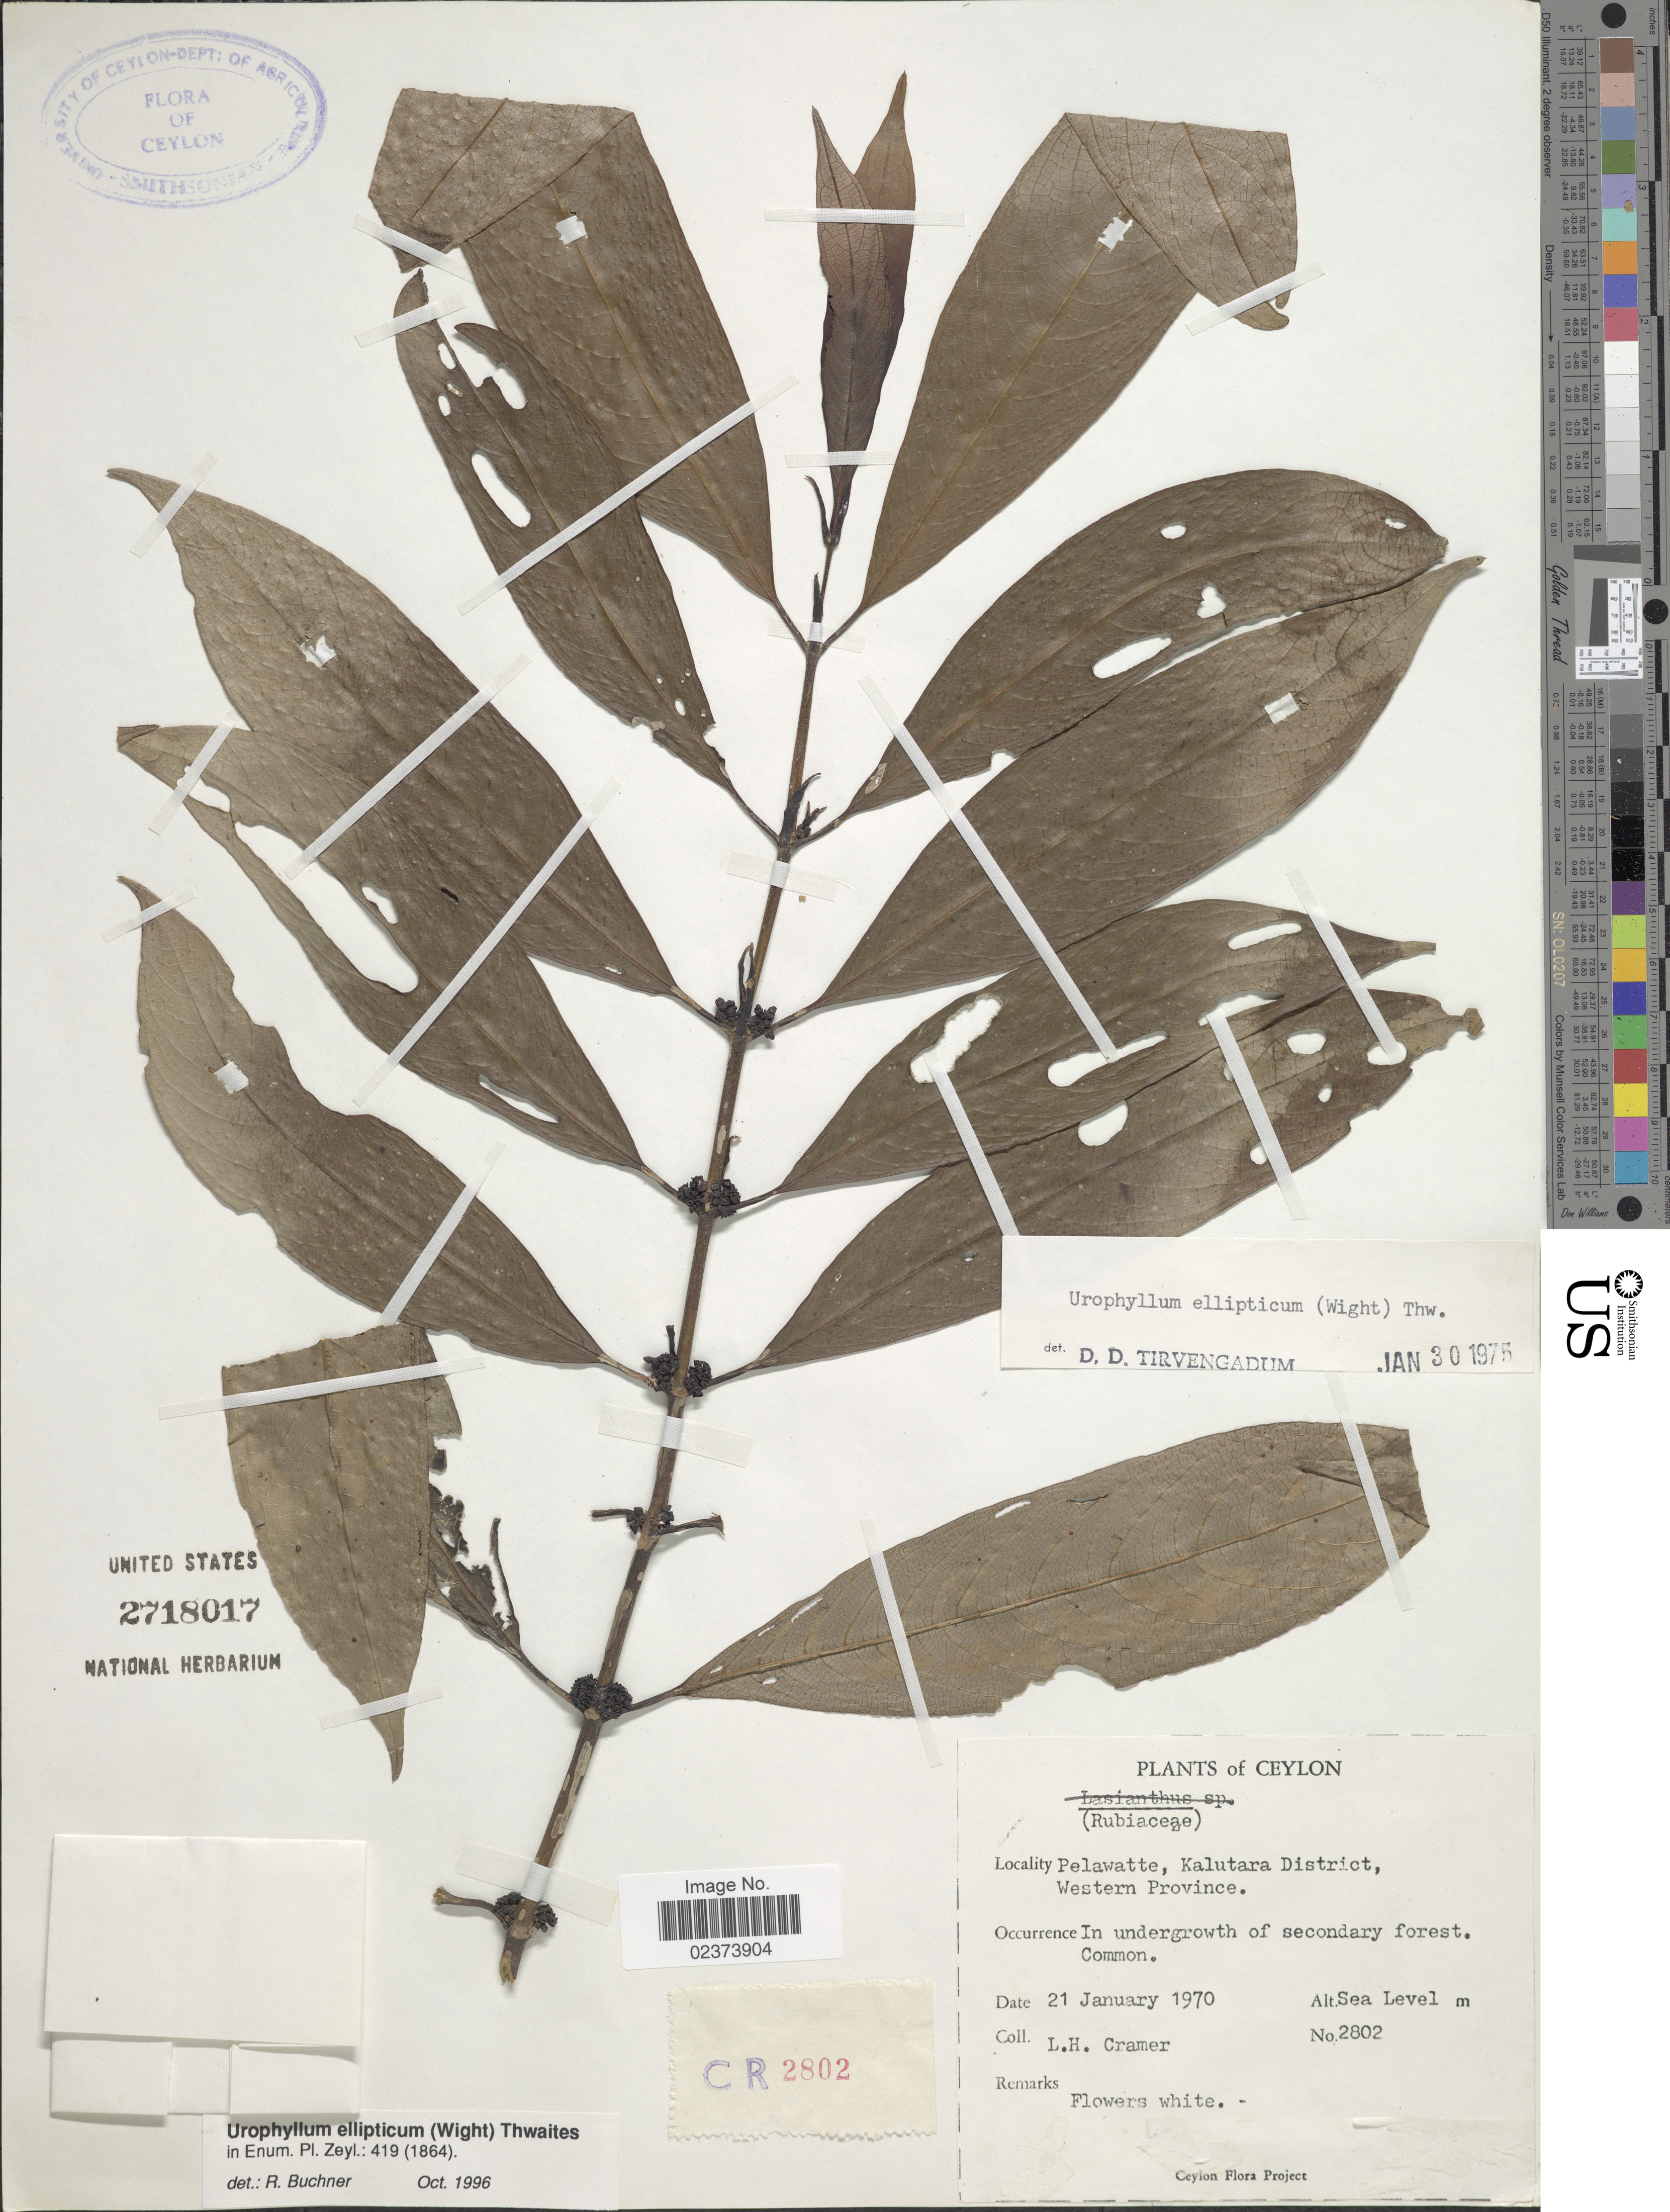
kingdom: Plantae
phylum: Tracheophyta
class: Magnoliopsida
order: Gentianales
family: Rubiaceae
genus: Urophyllum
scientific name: Urophyllum ellipticum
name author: (Wight) Thwaites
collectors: L. H. Cramer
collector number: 2802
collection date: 1970-01-21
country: Sri Lanka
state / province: Western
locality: Ceylon, Pelawatte, Kalutara District, Western Province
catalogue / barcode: US 2718017